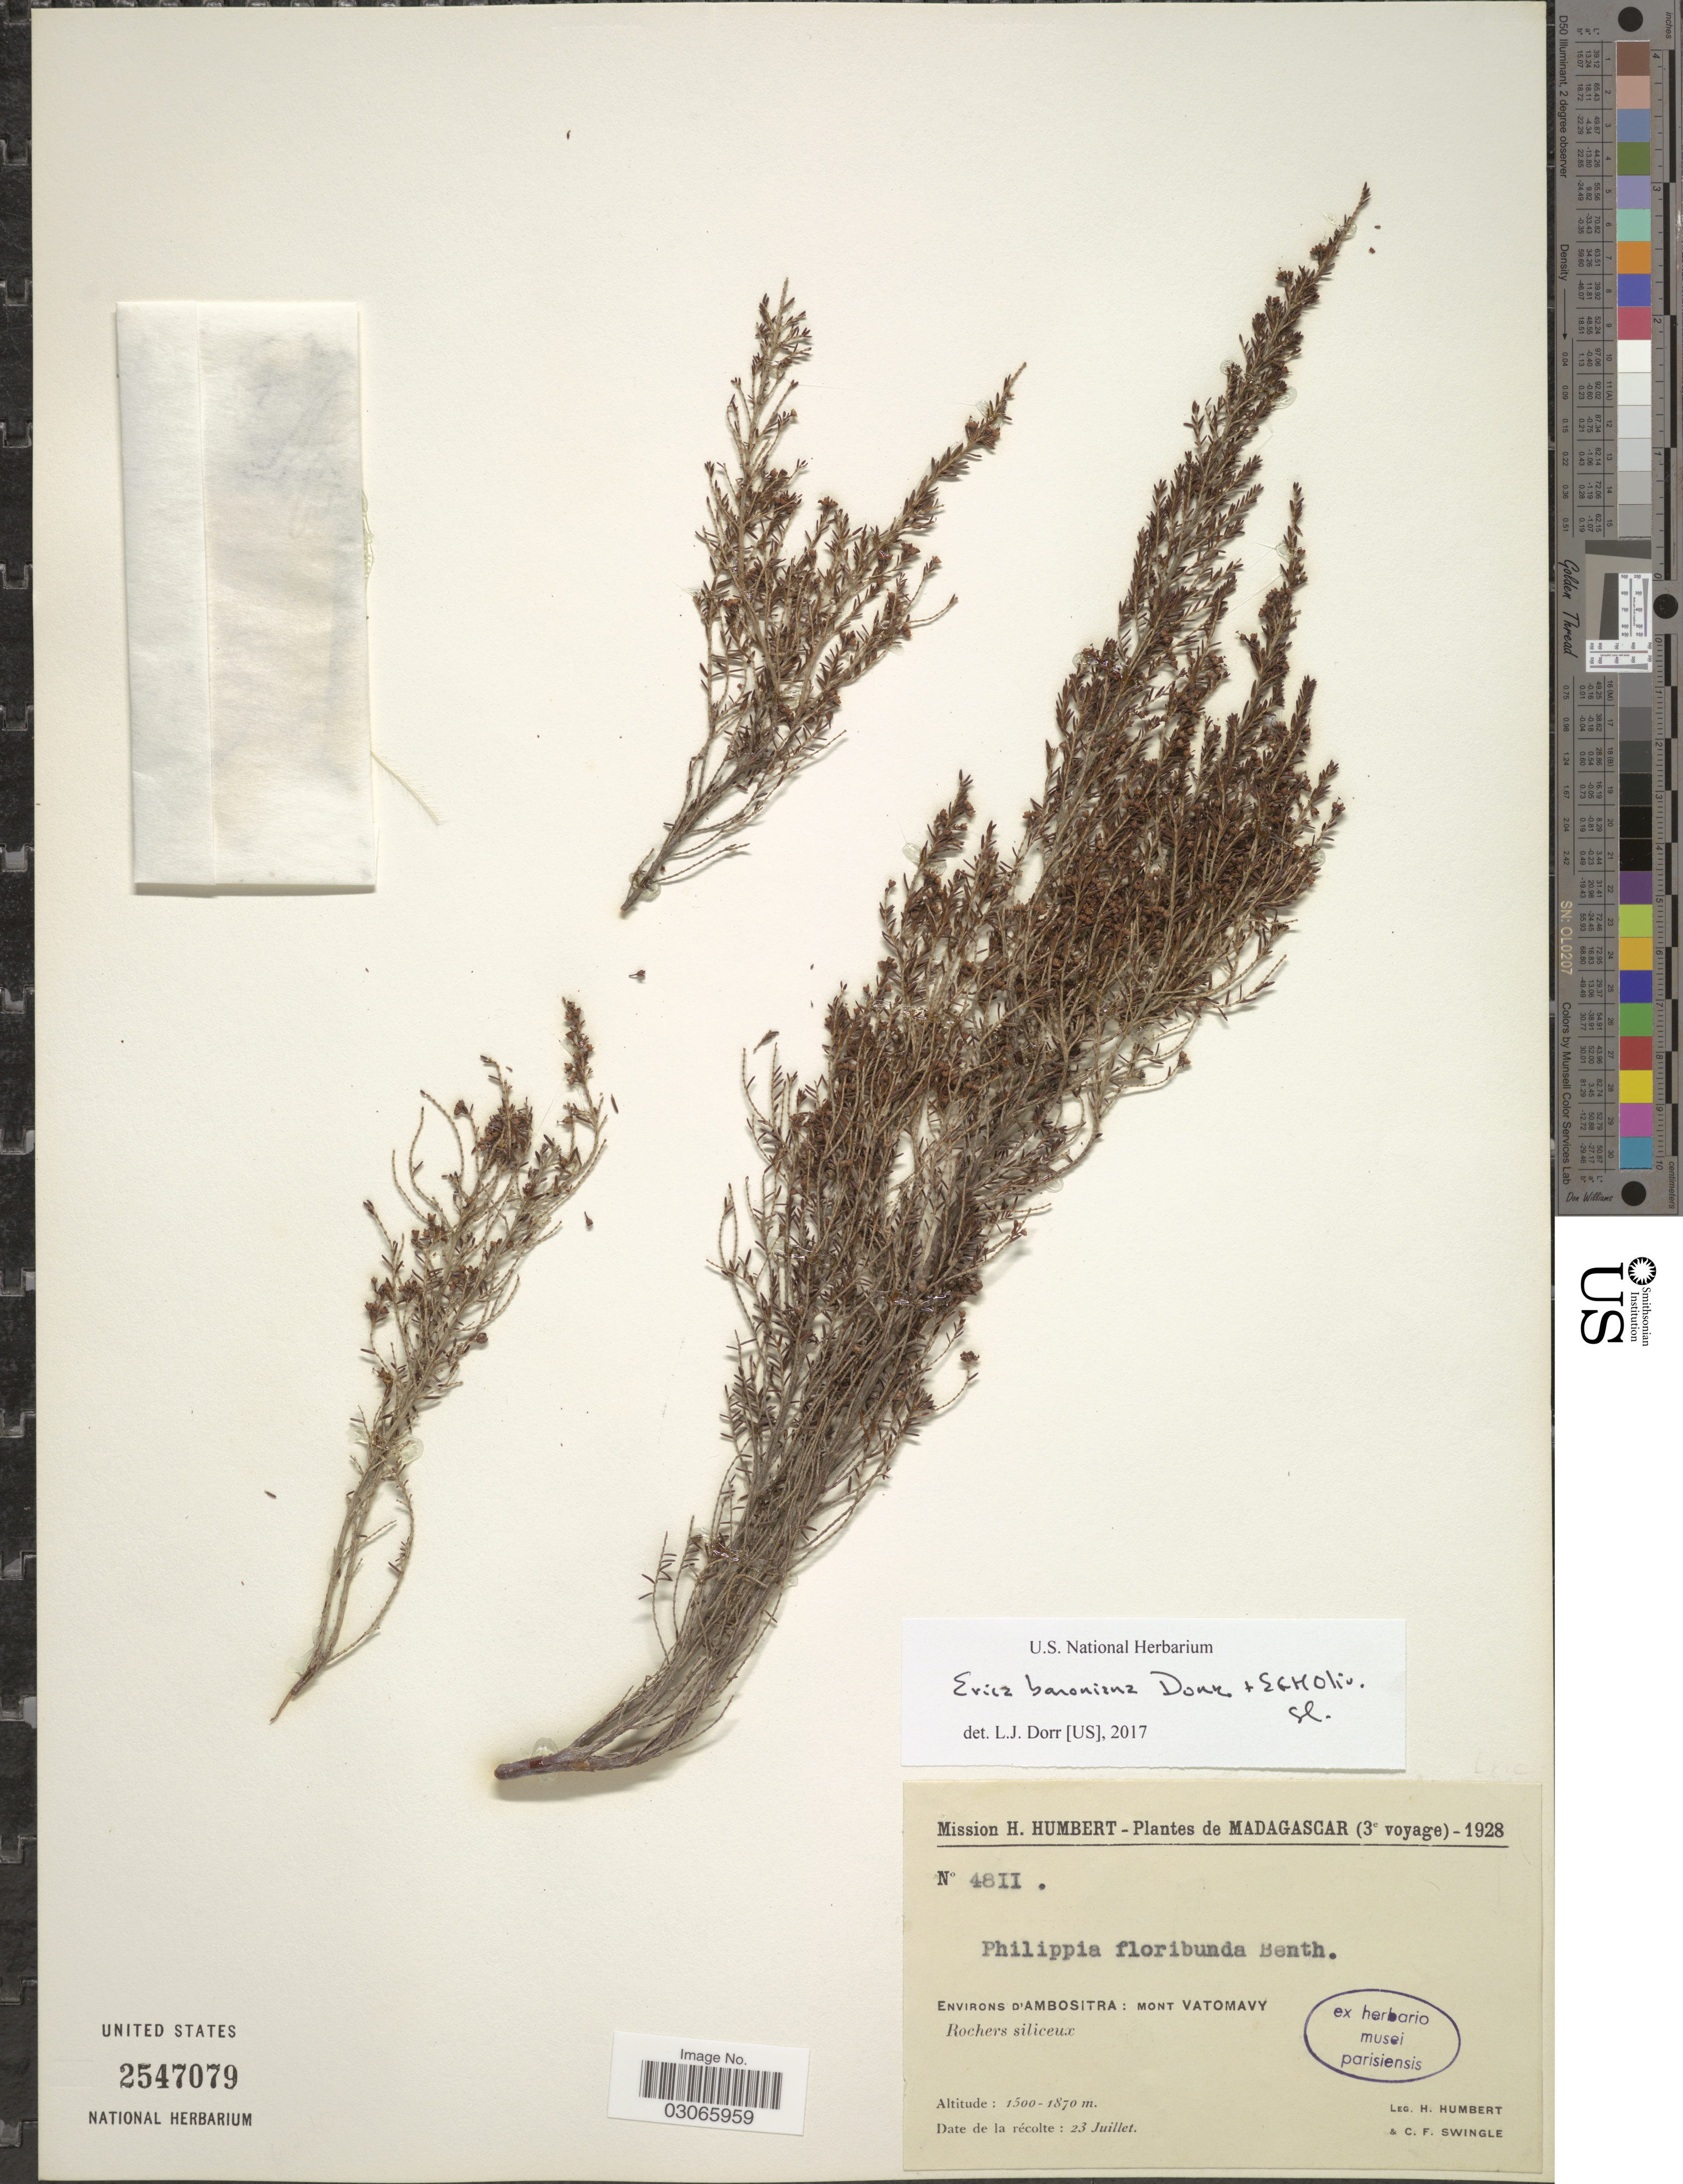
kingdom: Plantae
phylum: Tracheophyta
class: Magnoliopsida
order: Ericales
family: Ericaceae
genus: Erica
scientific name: Erica baroniana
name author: Dorr & E.G.H. Oliv.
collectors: H. Humbert & C. Swingle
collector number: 4811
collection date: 1928-07-23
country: Madagascar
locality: Environs d'Ambositra: Mont Vatomavy.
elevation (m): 1500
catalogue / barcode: US 2547079